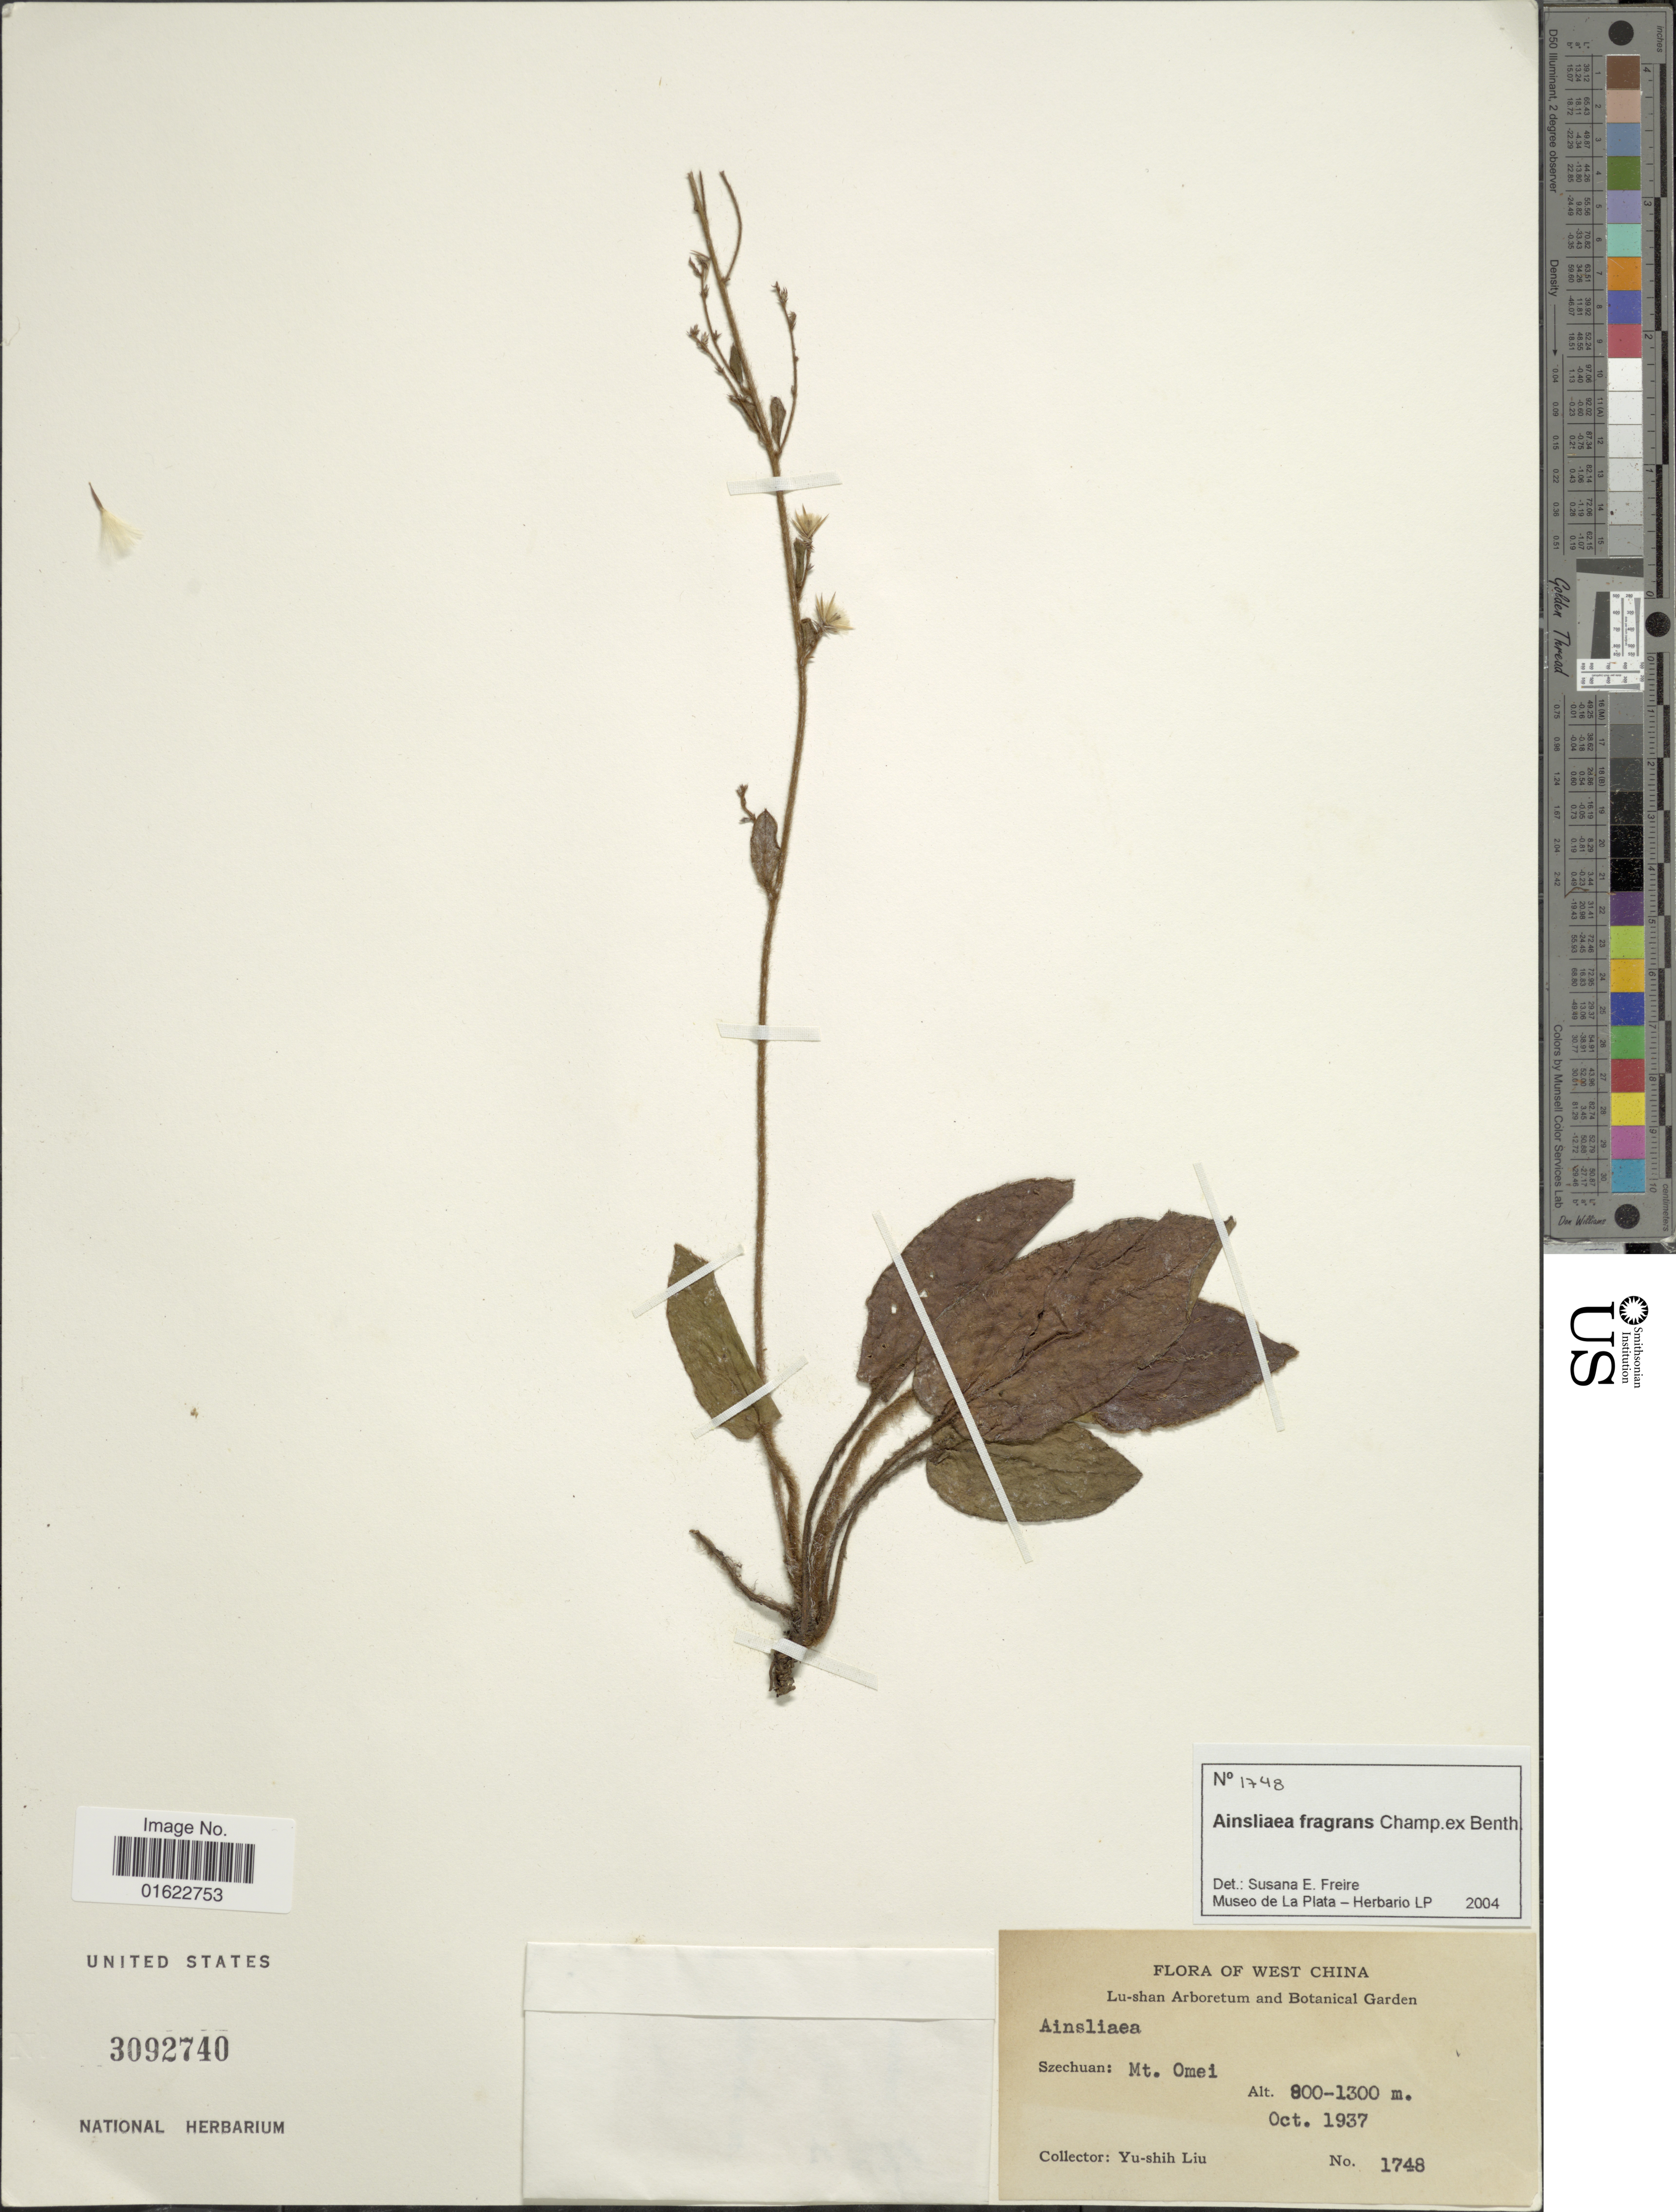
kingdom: Plantae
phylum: Tracheophyta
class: Magnoliopsida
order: Asterales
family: Asteraceae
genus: Ainsliaea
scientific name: Ainsliaea fragrans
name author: Champ. ex Benth.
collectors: Y.-S. Liu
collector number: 1748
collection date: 1937-10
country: China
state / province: Sichuan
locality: Szechuan: Mt. Omei, West China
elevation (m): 800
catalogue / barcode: US 3092740